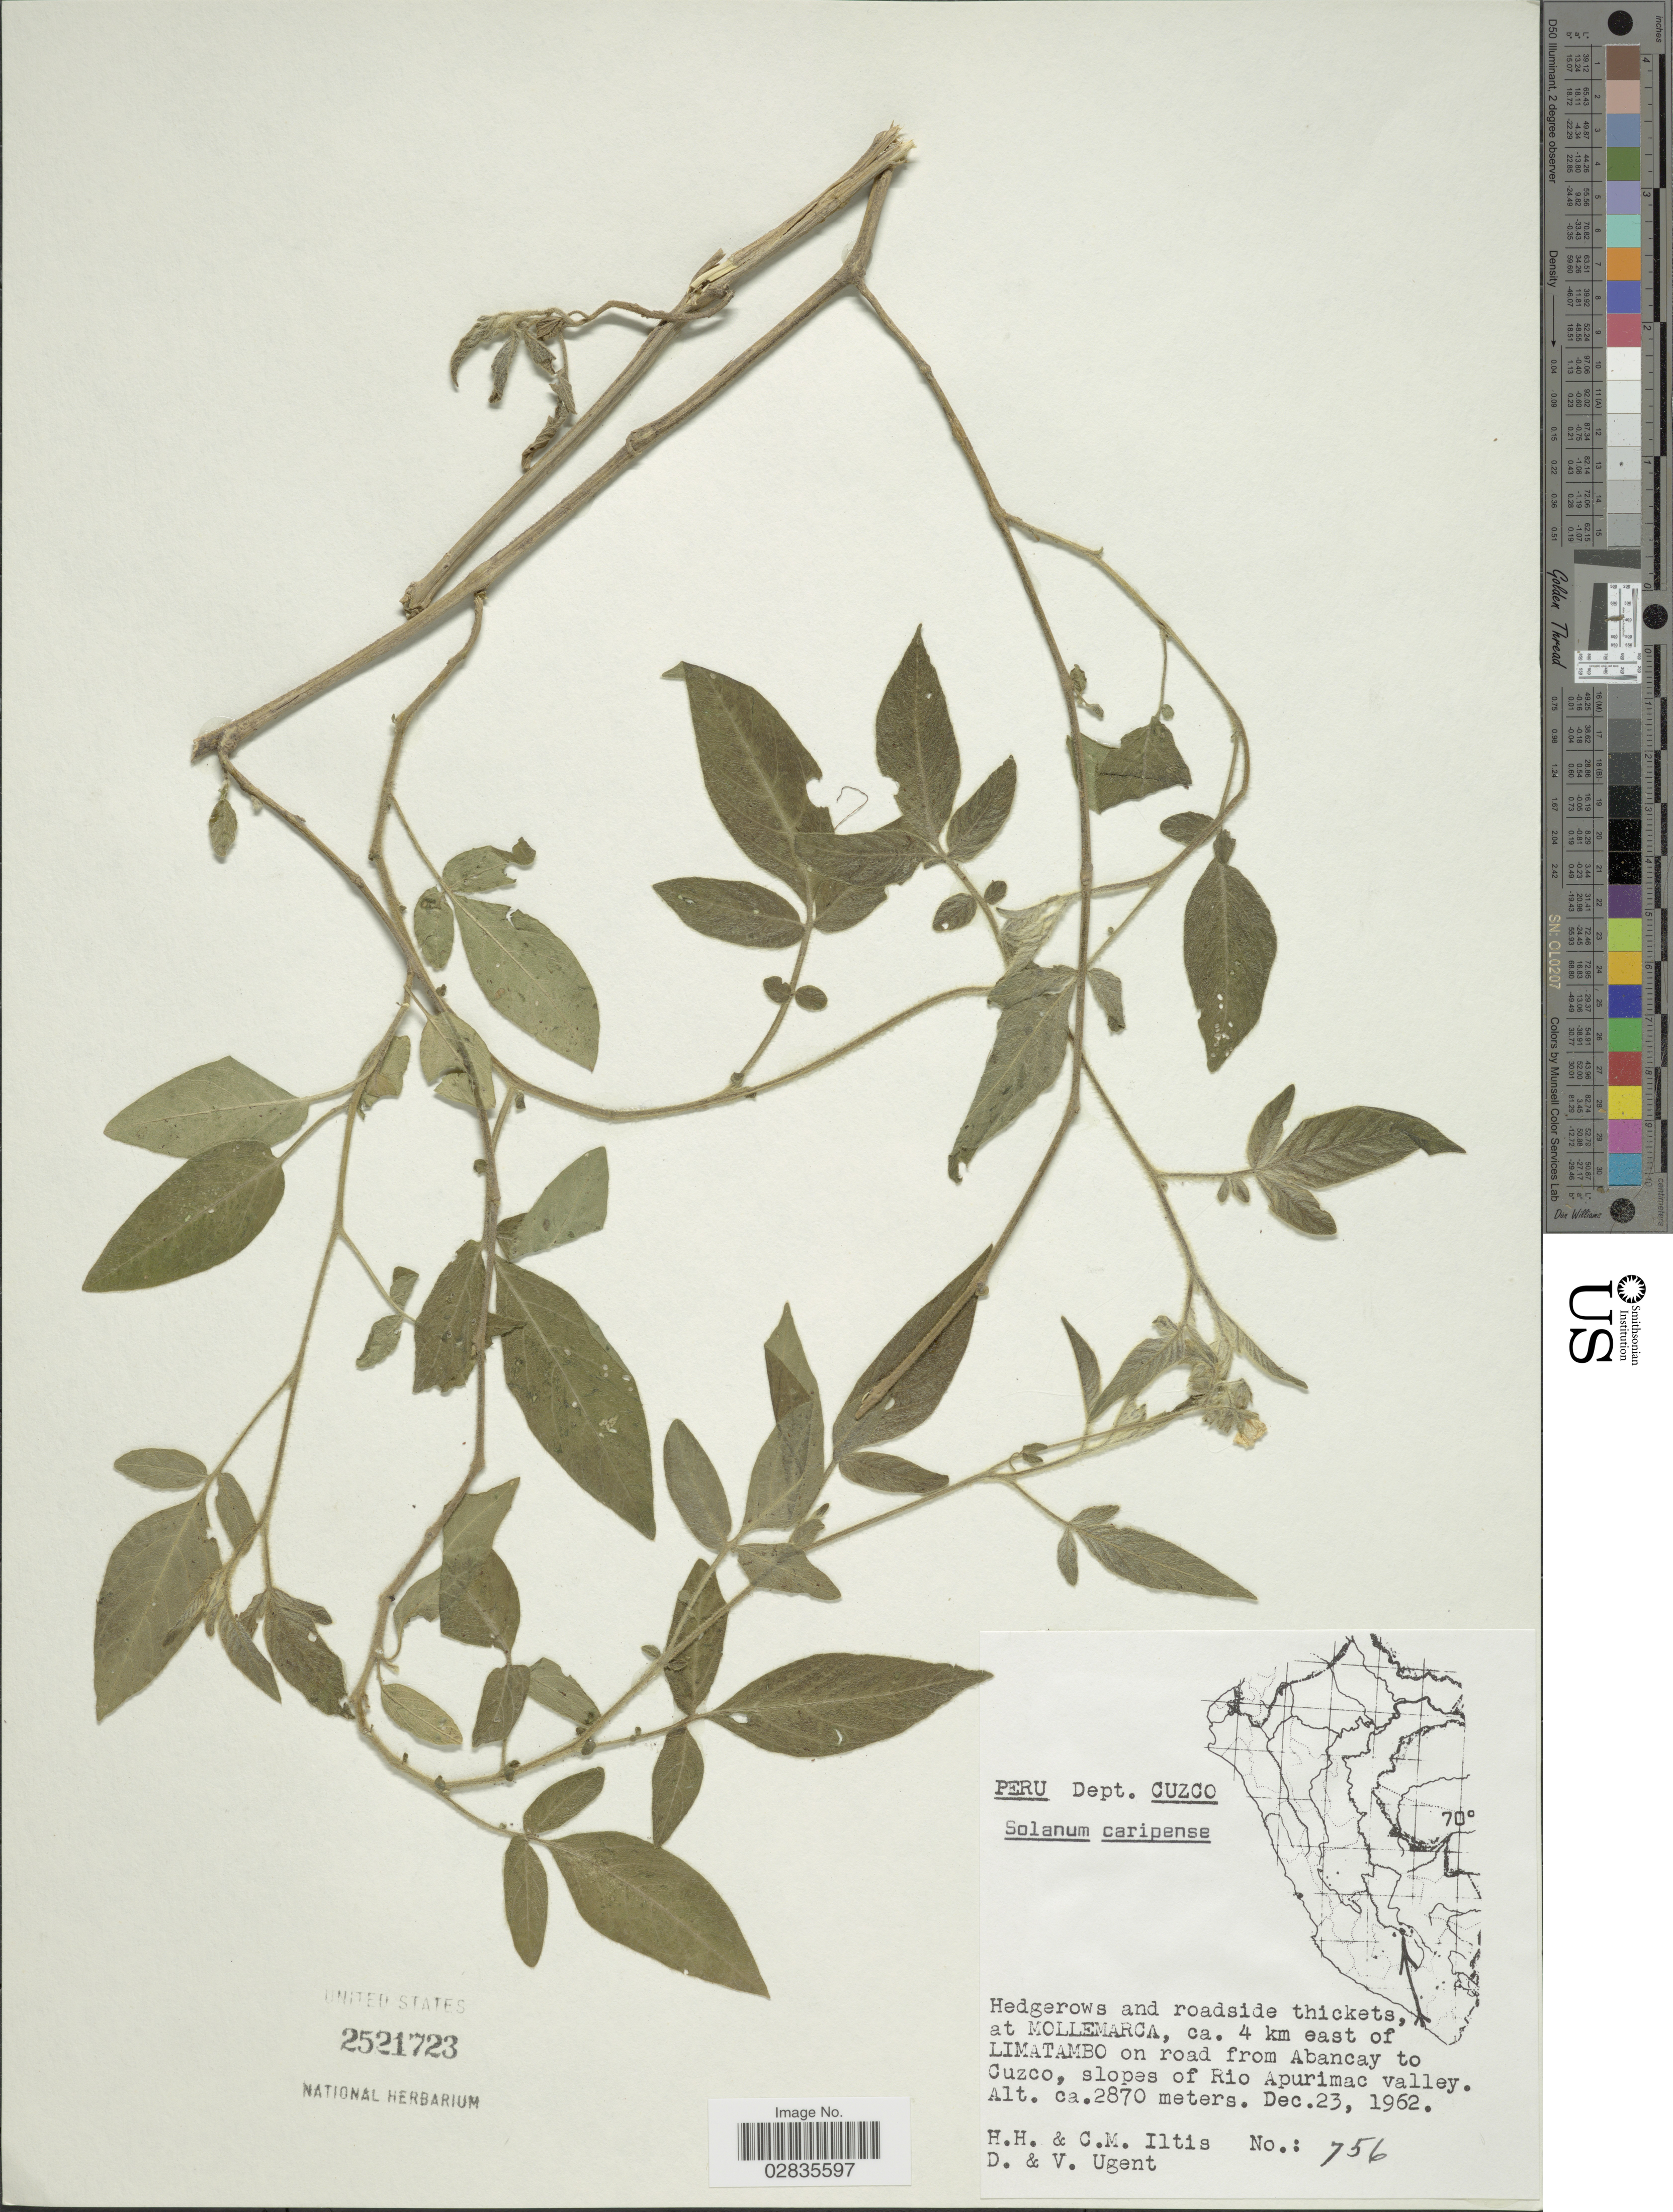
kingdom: Plantae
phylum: Tracheophyta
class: Magnoliopsida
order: Solanales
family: Solanaceae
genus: Solanum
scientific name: Solanum caripense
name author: Humb. & Bonpl. ex Dunal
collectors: H. H. Iltis, C. M Iltis, D. Ugent & V. Ugent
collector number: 756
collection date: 1962-12-23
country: Peru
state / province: Cusco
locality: Dept. Cuzco, at Mollemarca, ca. 4 km east of Limatambo on road from Abancay to Cuzco, slopes of Rio Apurimac valley.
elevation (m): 2870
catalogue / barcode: US 2521723